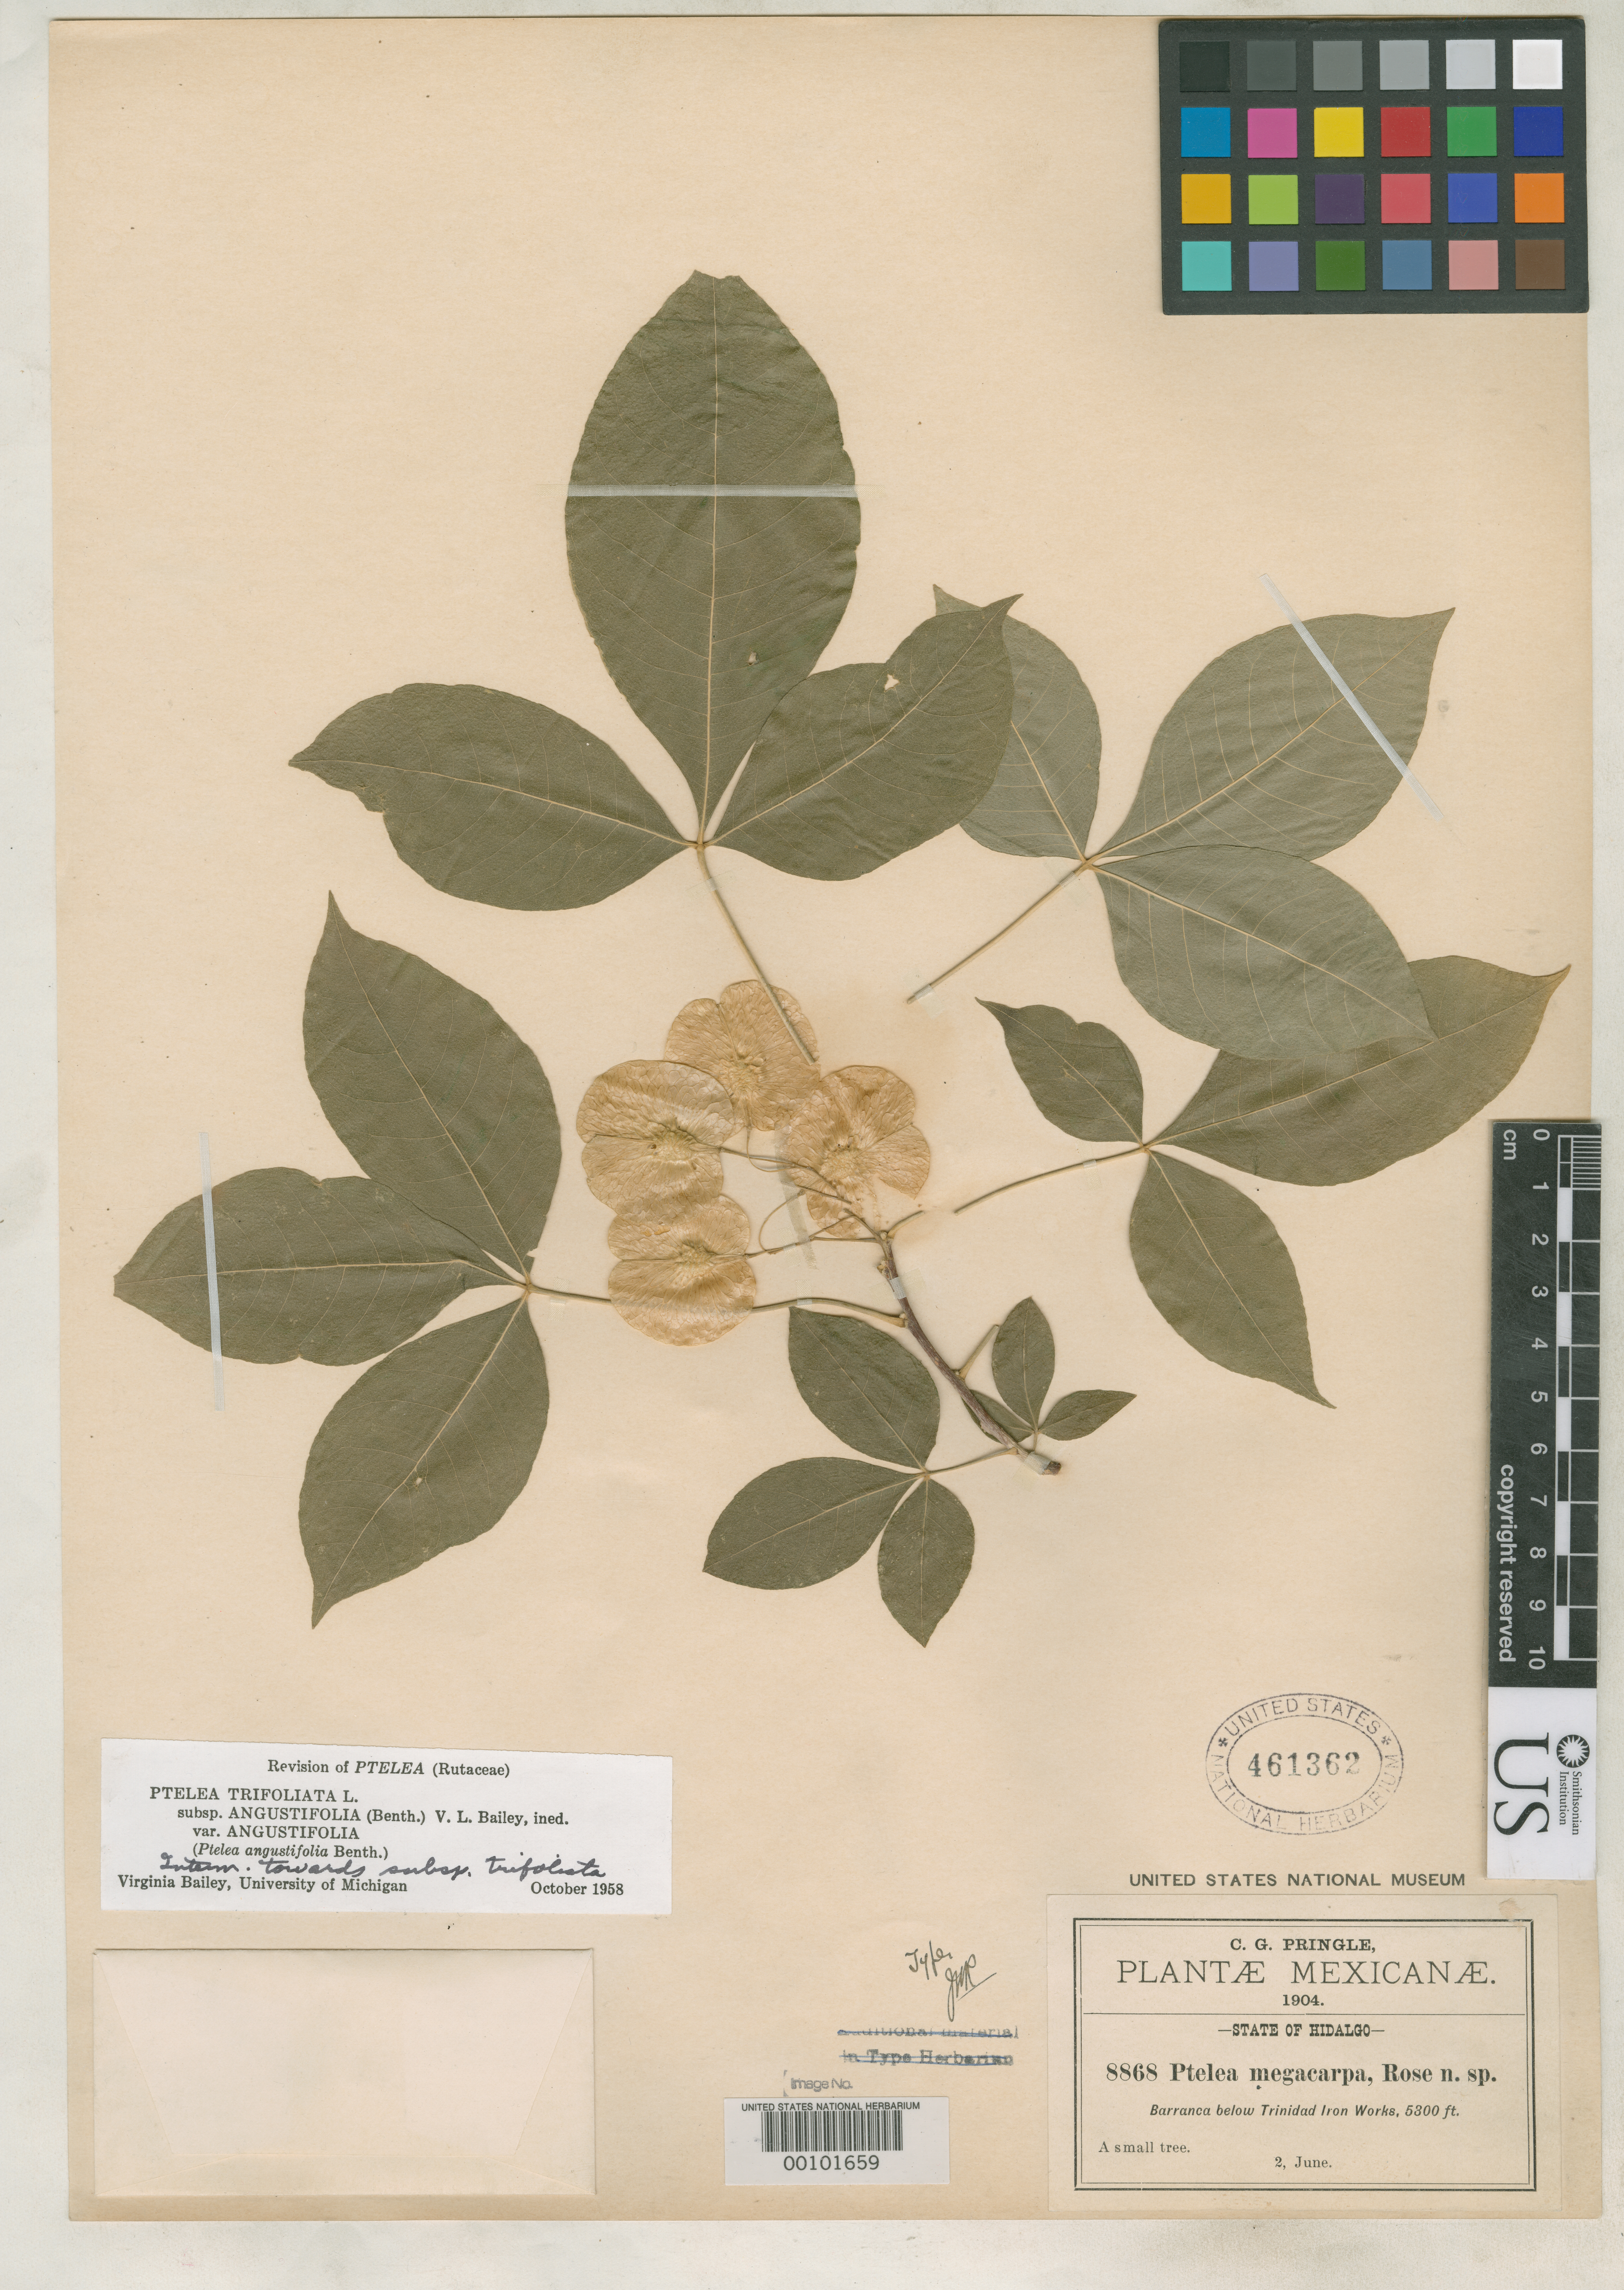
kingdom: Plantae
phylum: Tracheophyta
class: Magnoliopsida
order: Sapindales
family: Rutaceae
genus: Ptelea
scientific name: Ptelea megacarpa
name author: Rose in Greene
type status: Holotype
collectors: C. G. Pringle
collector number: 8868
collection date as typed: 02 Jun 1904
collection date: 1904-06-02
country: Mexico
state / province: Hidalgo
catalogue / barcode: US 461362